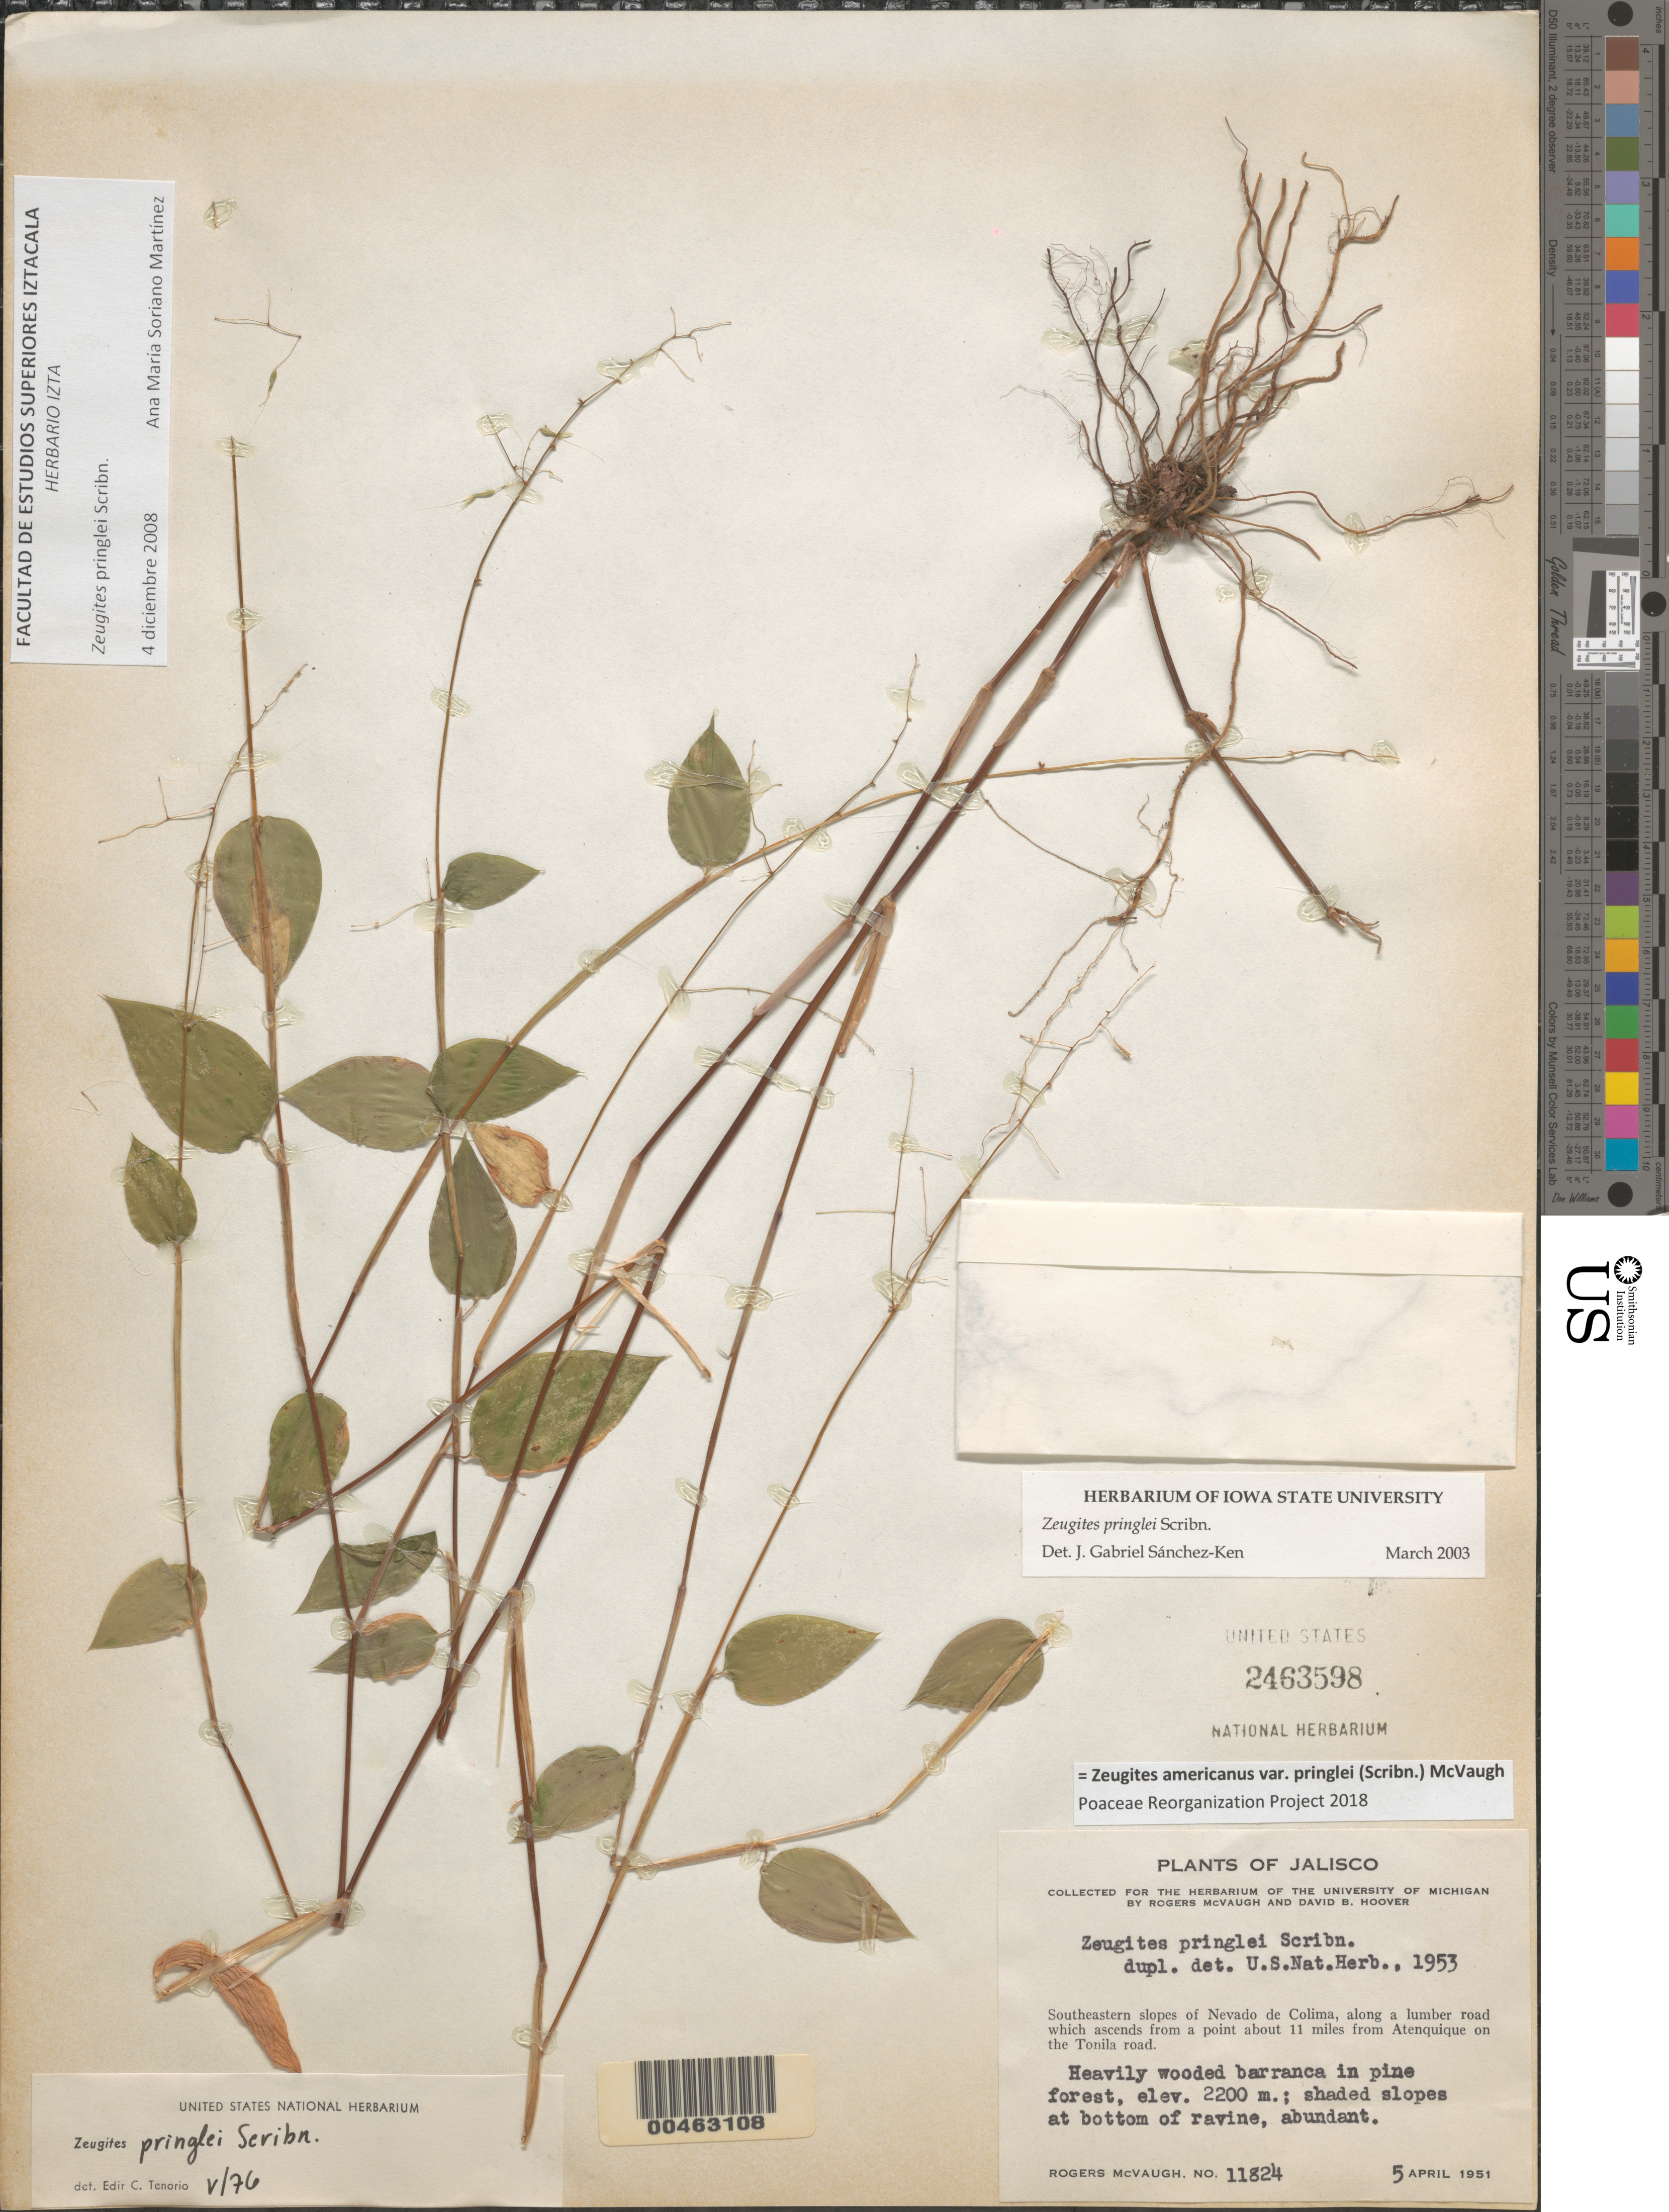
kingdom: Plantae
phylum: Tracheophyta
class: Liliopsida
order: Poales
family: Poaceae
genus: Zeugites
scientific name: Zeugites americanus var. pringlei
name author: (Scribn.) McVaugh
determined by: Poaceae Reorganization Project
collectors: R. McVaugh & D. B. Hoover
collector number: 11824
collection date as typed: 5 Apr 1951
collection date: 1951-04-05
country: Mexico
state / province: Jalisco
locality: SE slopes of Nevado de Colima, along a lumber rd which ascends from a point about 11 mi from Atenquique on the Tonila rd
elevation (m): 2200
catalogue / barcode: US 2463598